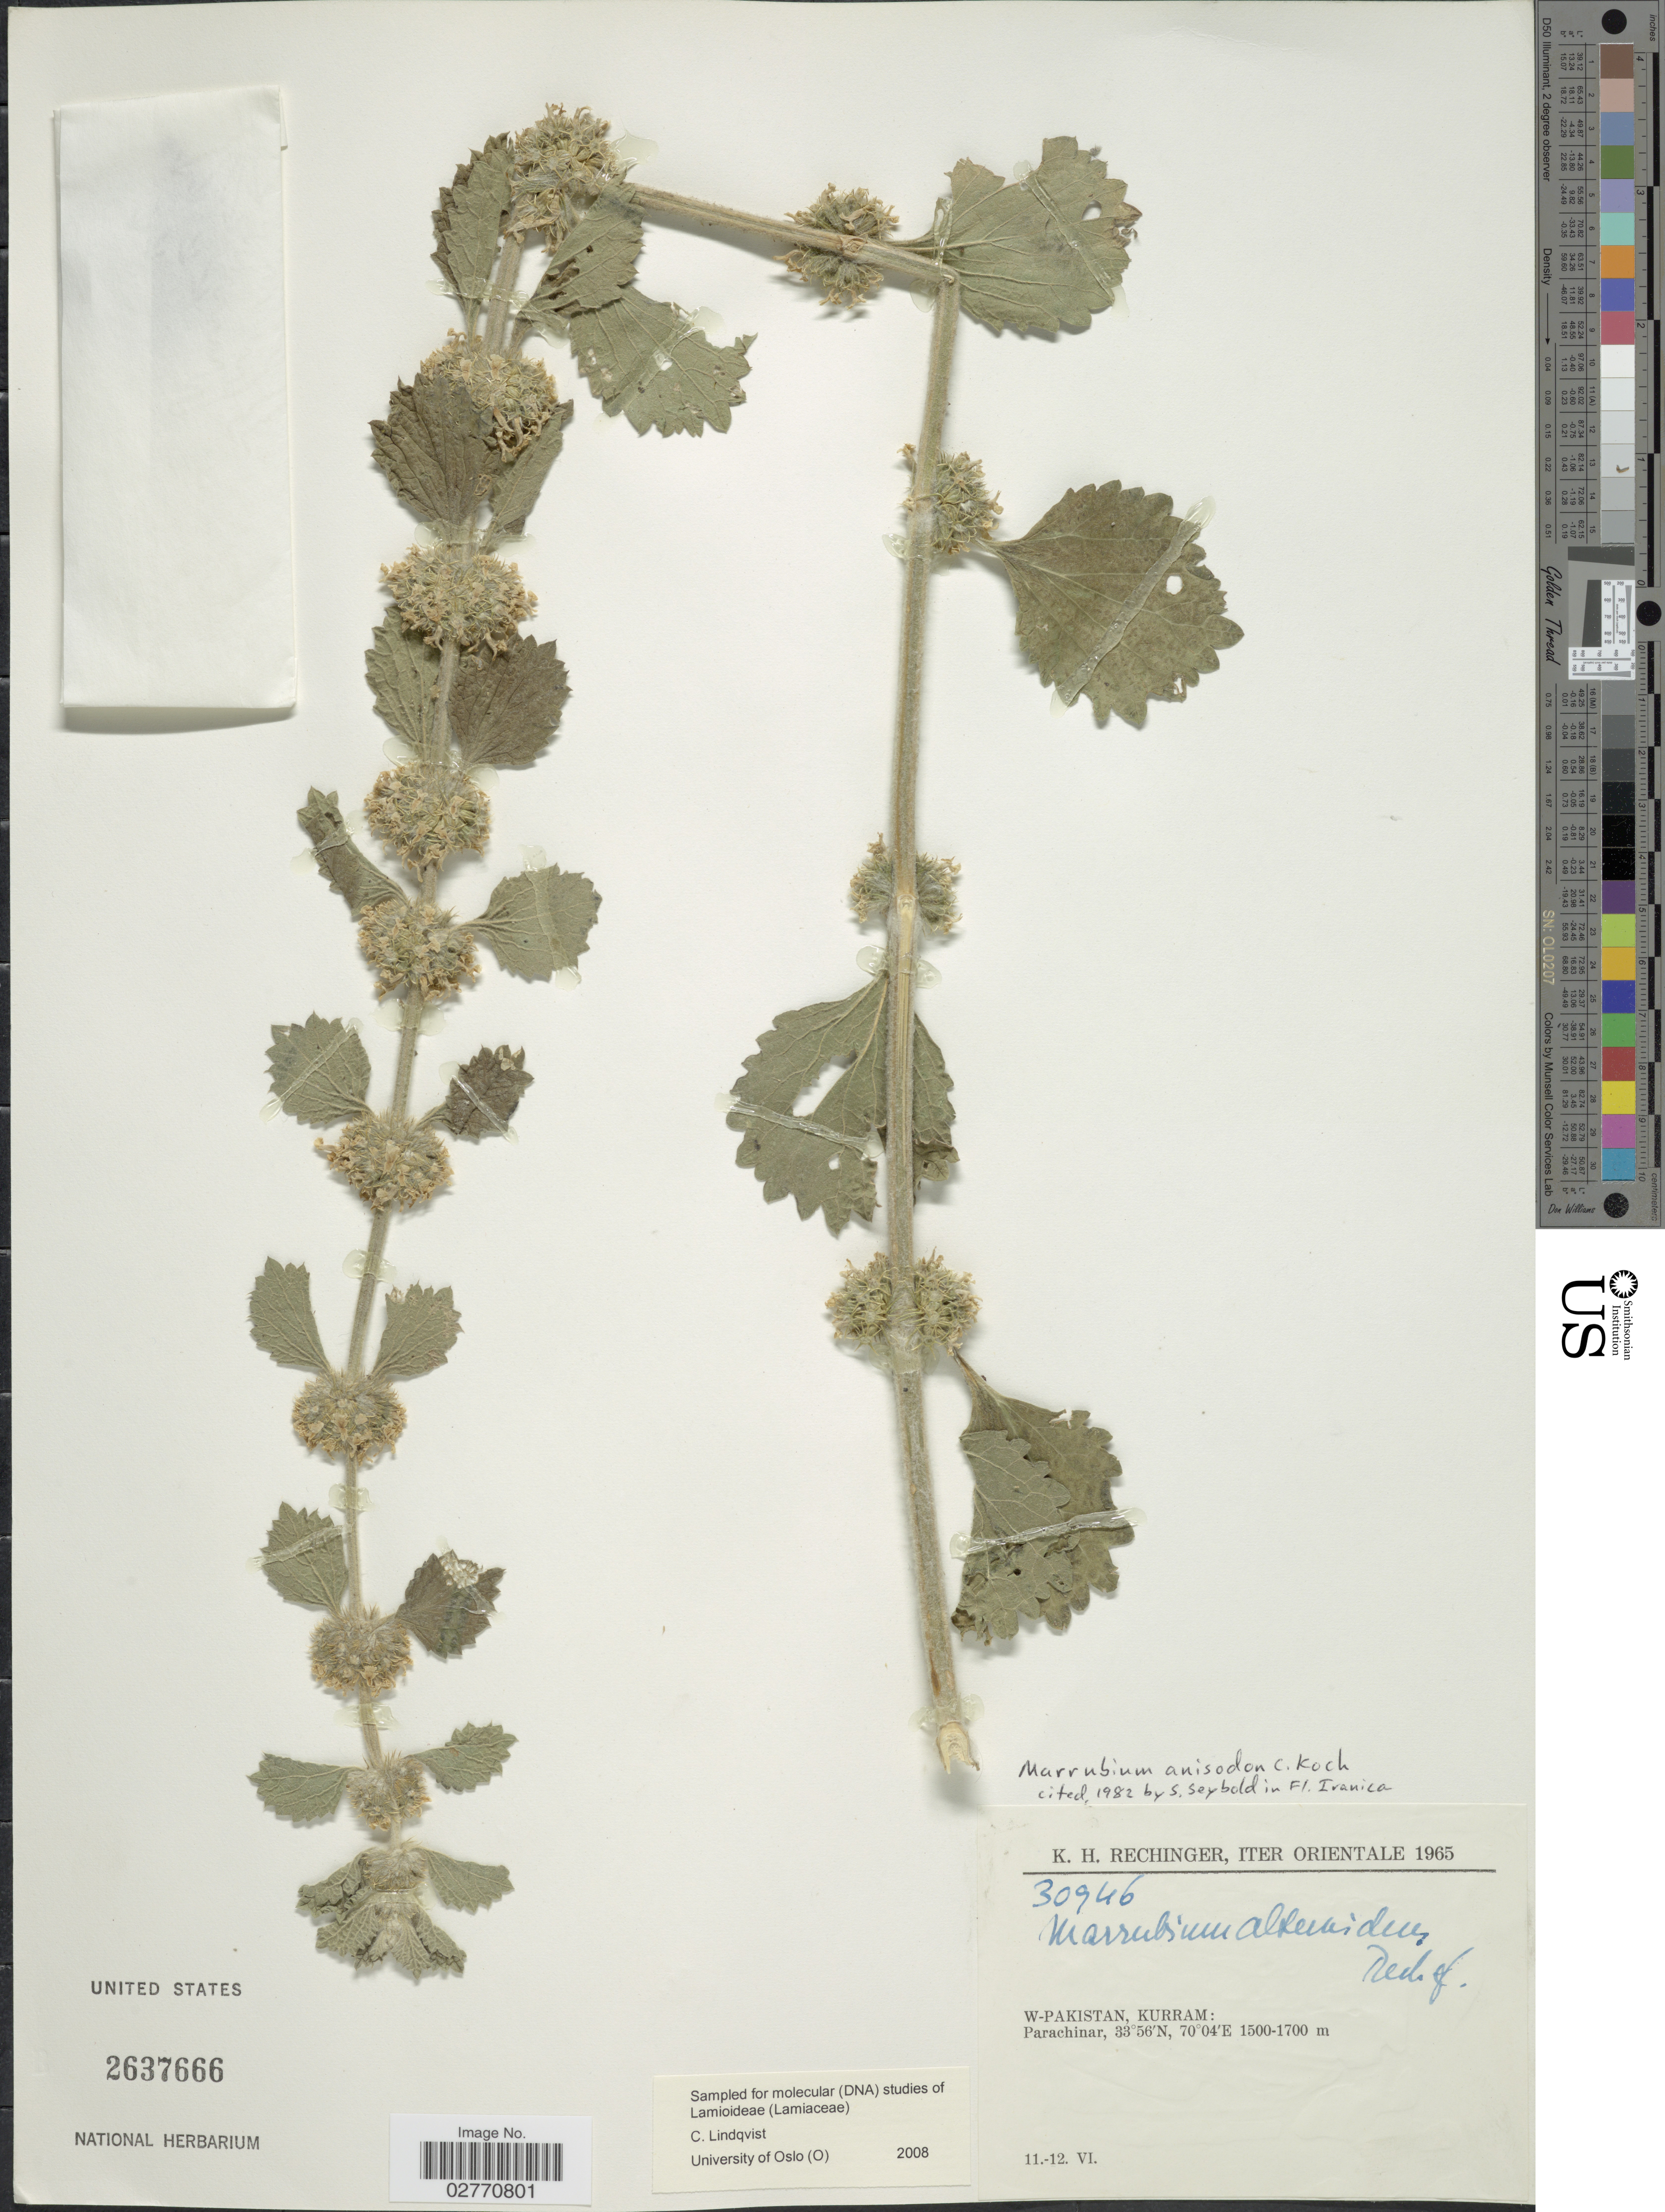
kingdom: Plantae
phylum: Tracheophyta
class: Magnoliopsida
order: Lamiales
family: Lamiaceae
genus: Marrubium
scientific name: Marrubium anisodon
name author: K. Koch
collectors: K. H. Rechinger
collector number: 30946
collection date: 1965-06-11/1965-06-12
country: Pakistan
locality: W-Pakistan, Kurram: Parachinar.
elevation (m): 1500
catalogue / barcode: US 2637666